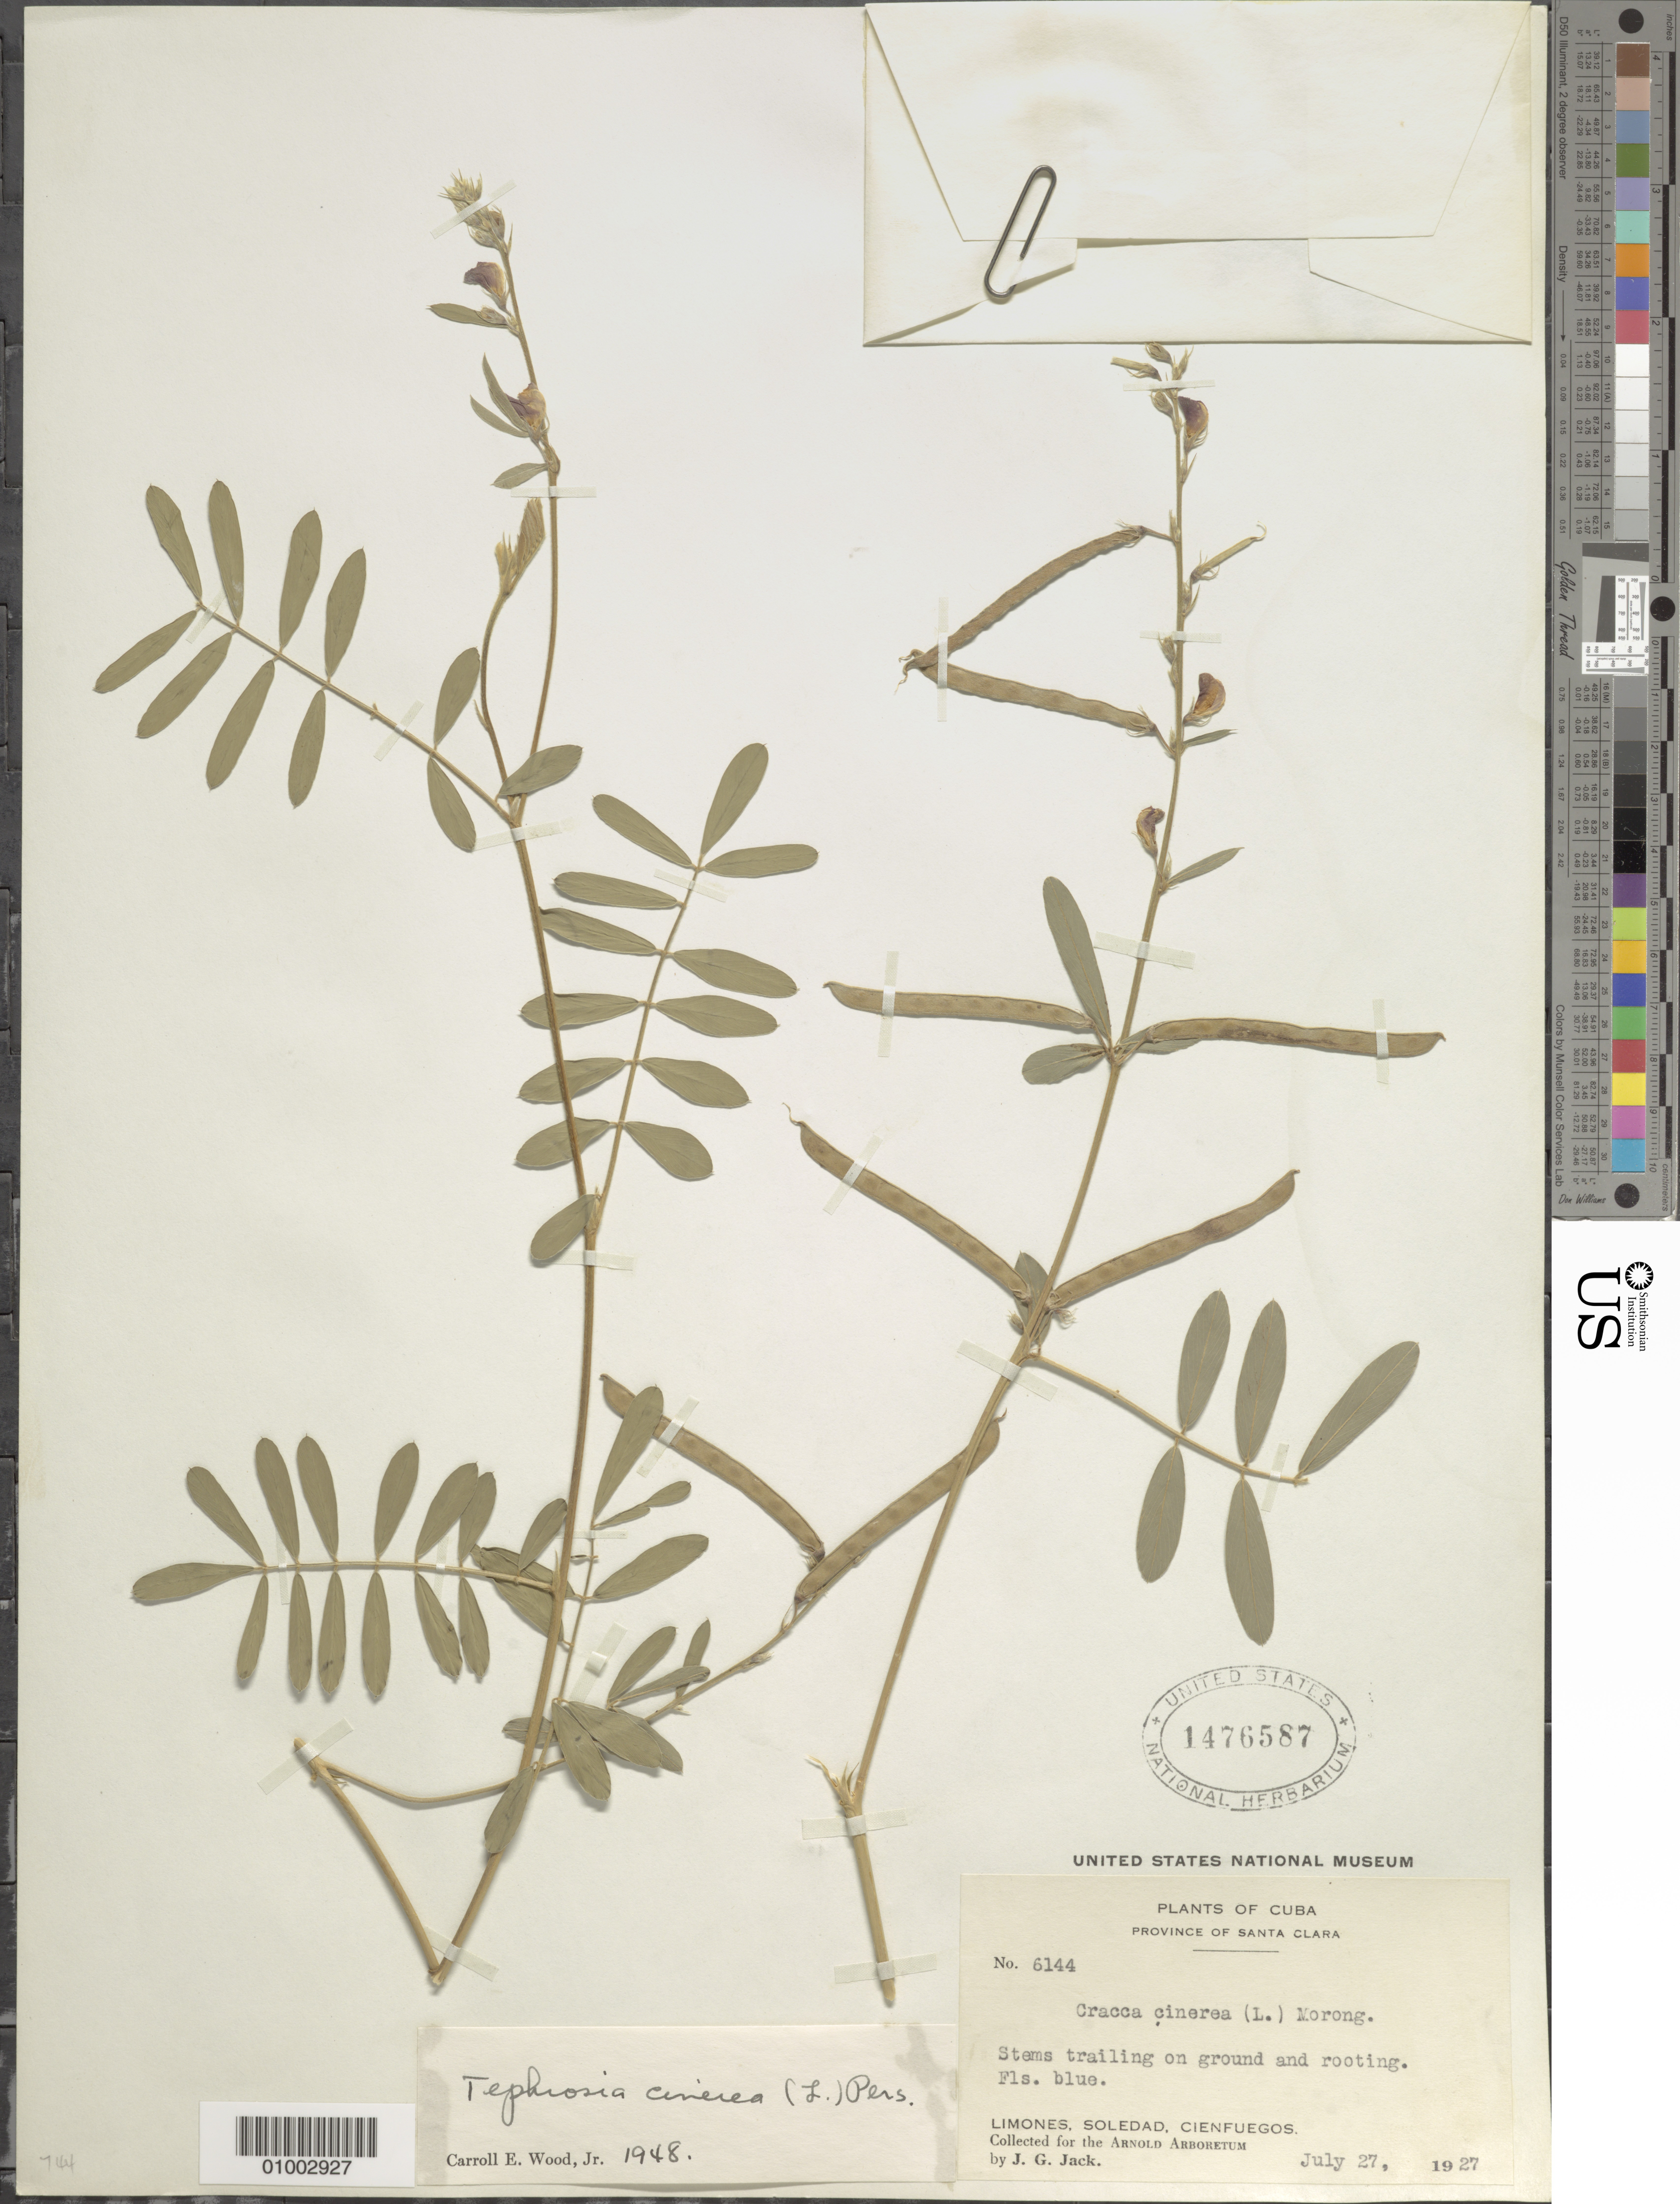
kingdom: Plantae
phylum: Tracheophyta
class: Magnoliopsida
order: Fabales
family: Fabaceae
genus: Tephrosia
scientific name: Tephrosia cinerea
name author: (L.) Pers.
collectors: J. G. Jack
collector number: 6144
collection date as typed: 27 Jul 1927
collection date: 1927-07-27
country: Cuba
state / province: Cienfuegos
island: Cuba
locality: Limones, Soledad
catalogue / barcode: US 1476587